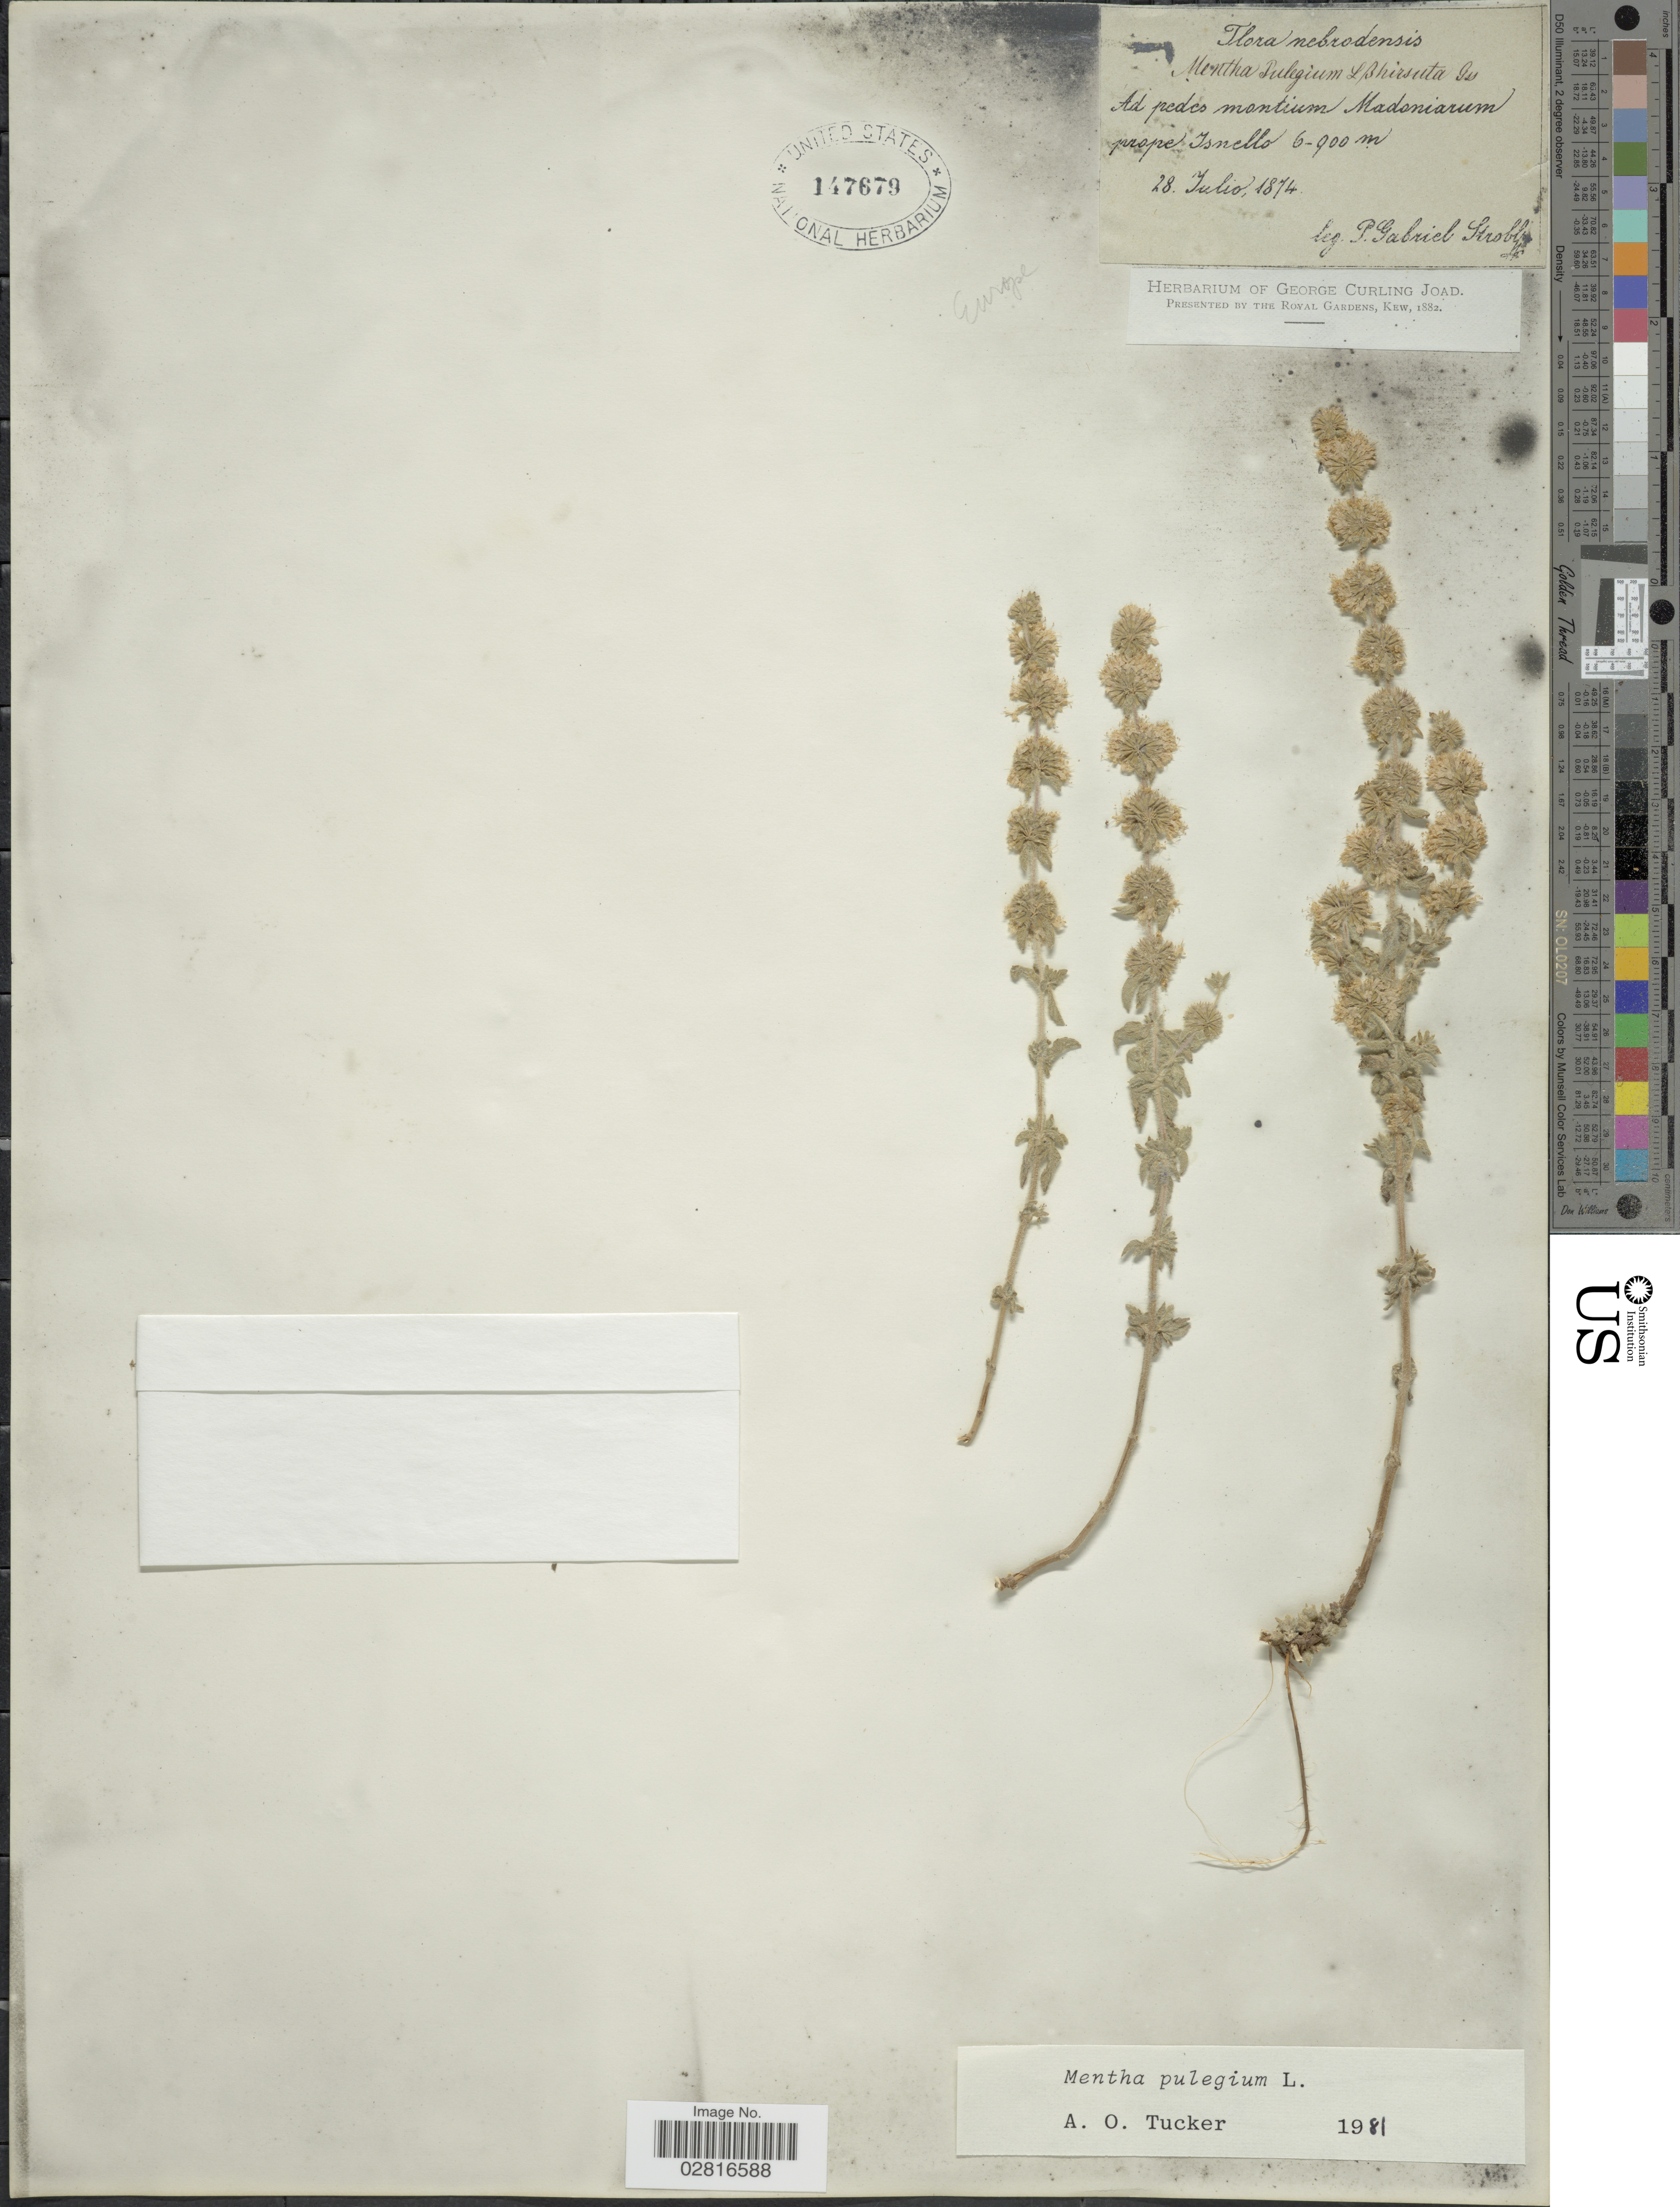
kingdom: Plantae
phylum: Tracheophyta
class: Magnoliopsida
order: Lamiales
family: Lamiaceae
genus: Mentha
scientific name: Mentha pulegium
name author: L.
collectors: P. G. Strobl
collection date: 1874-07-28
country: Italy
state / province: Siciliana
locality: Europe. Nebrodensis. At pedes montium Madoniarum prope Isnello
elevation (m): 600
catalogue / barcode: US 147679